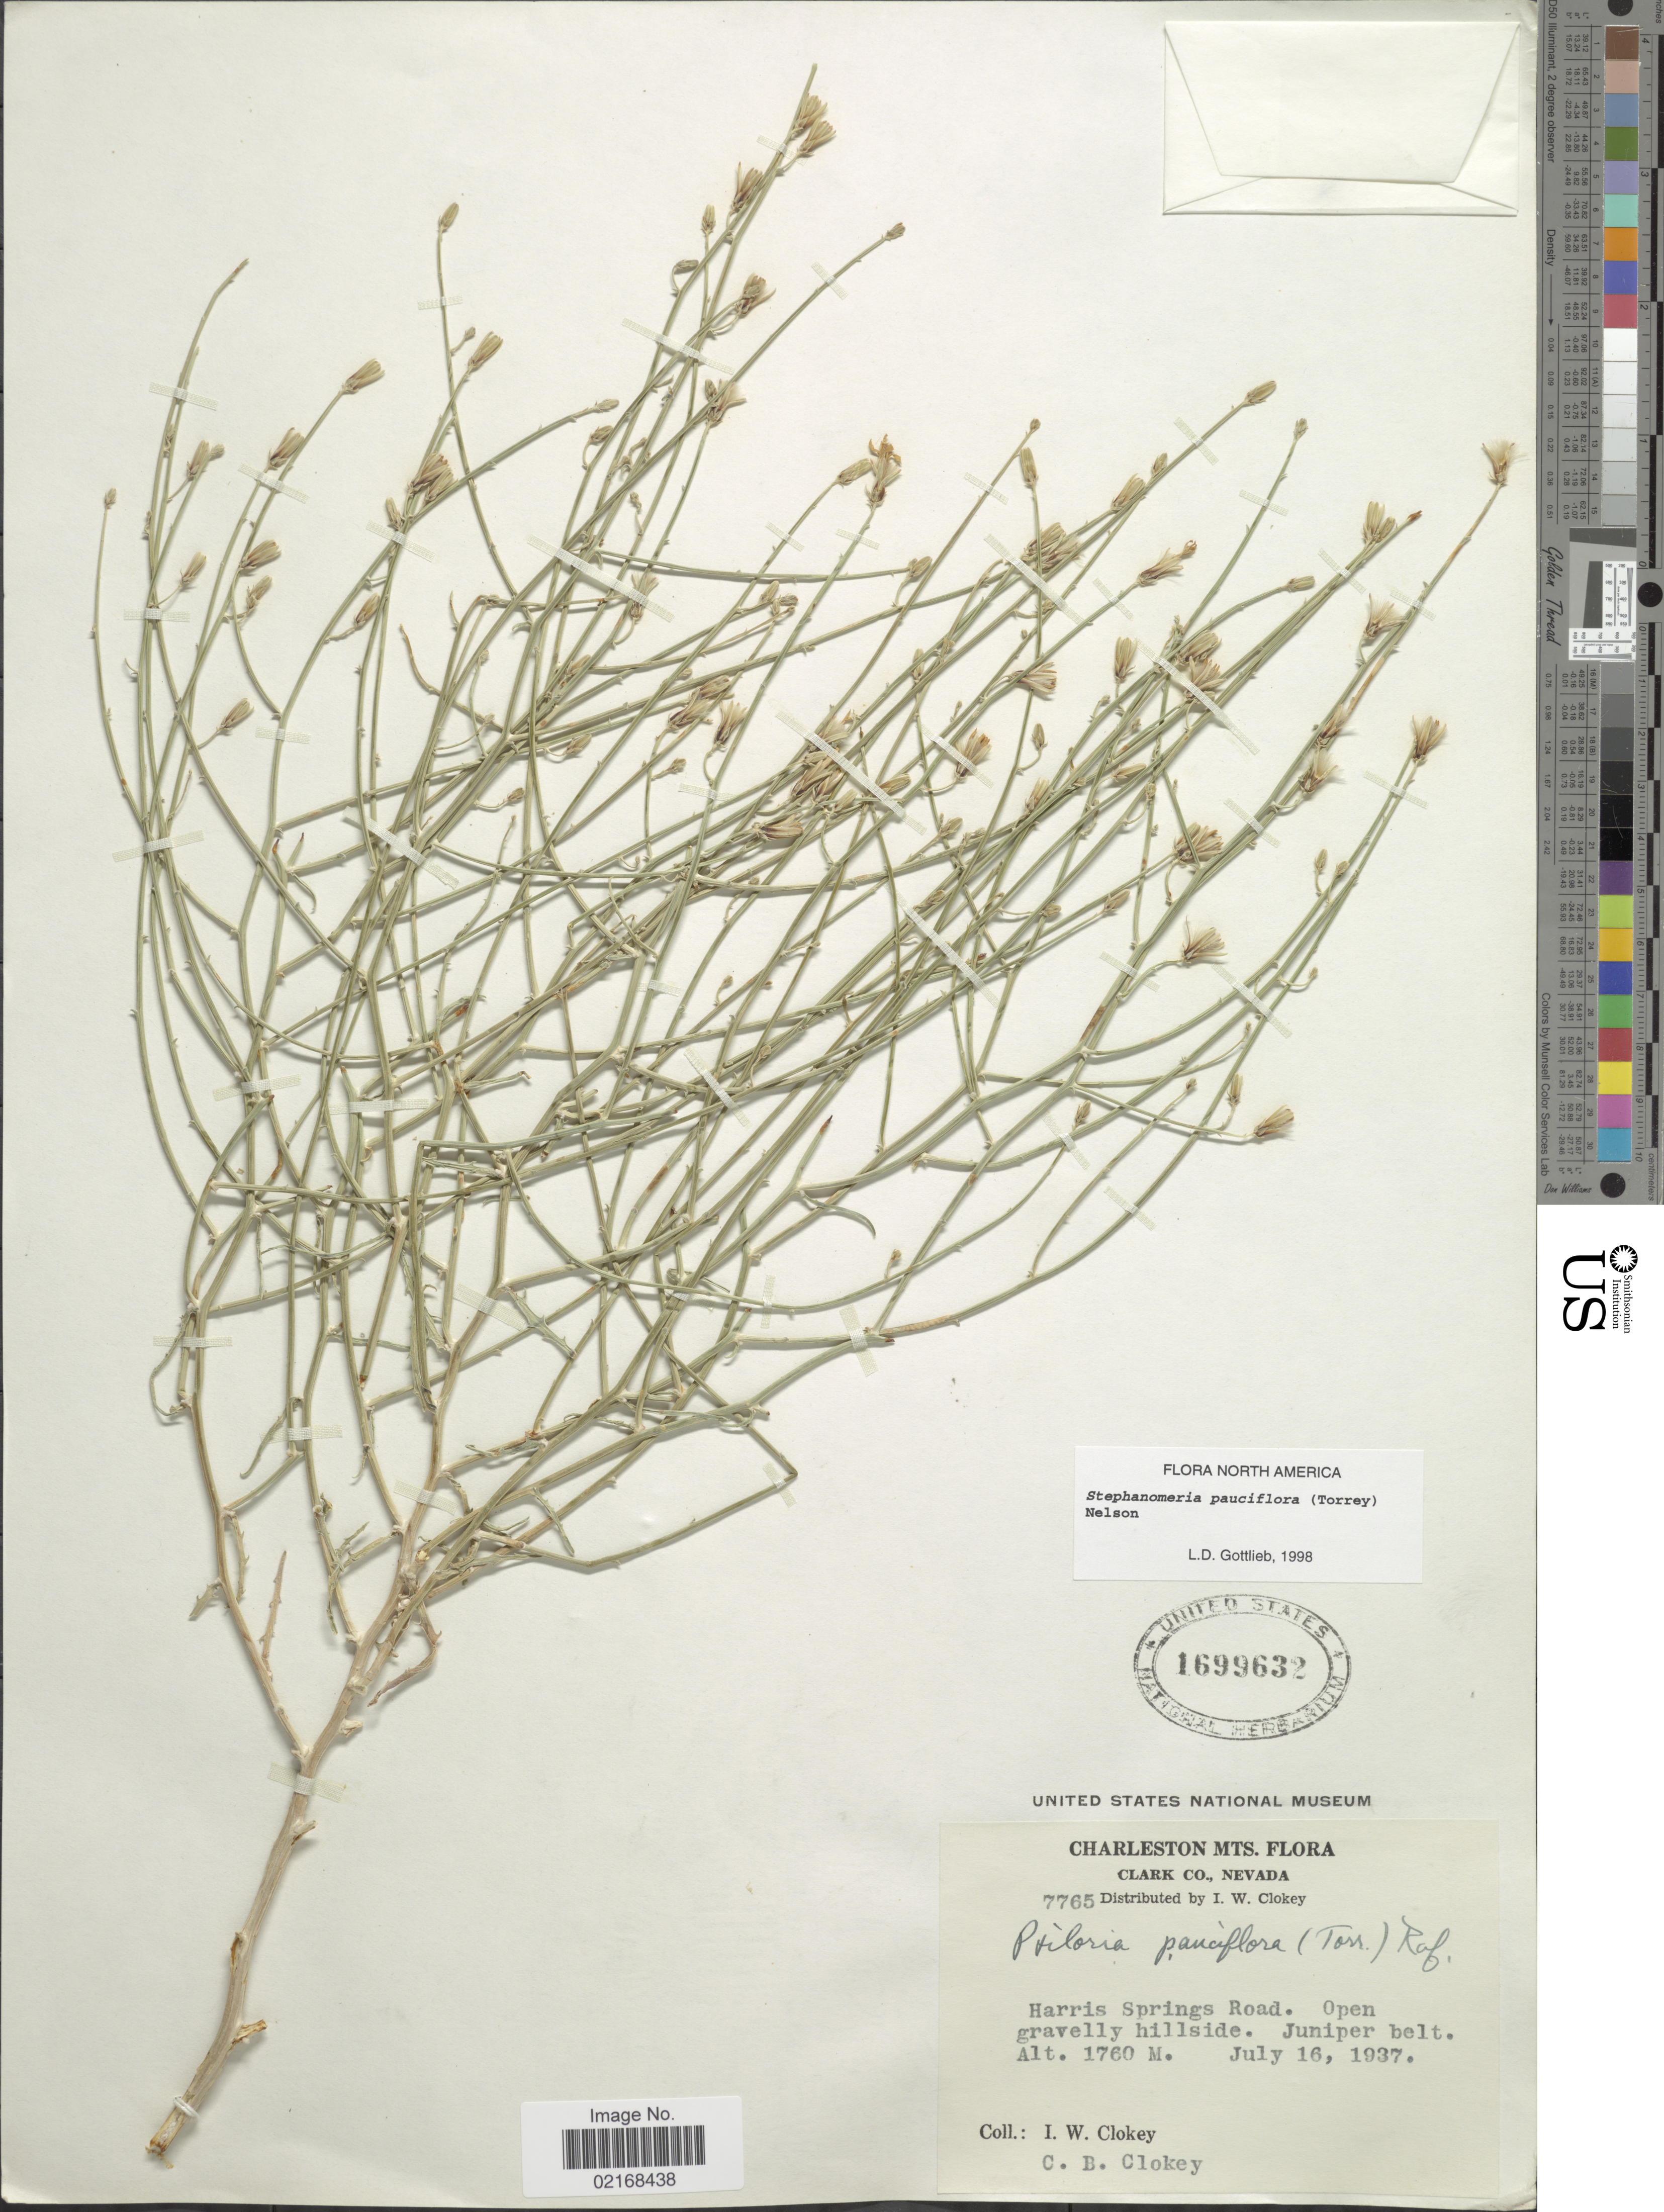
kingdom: Plantae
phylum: Tracheophyta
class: Magnoliopsida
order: Asterales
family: Asteraceae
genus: Stephanomeria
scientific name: Stephanomeria pauciflora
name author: (Torr.) A. Nelson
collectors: I. W. Clokey & C. Clokey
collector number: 7765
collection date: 1937-07-16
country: United States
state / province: Nevada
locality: Charleston Mts, Clark Co., Nevada, Harris Springs Road, Juniper Belt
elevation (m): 1760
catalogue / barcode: US 1699632